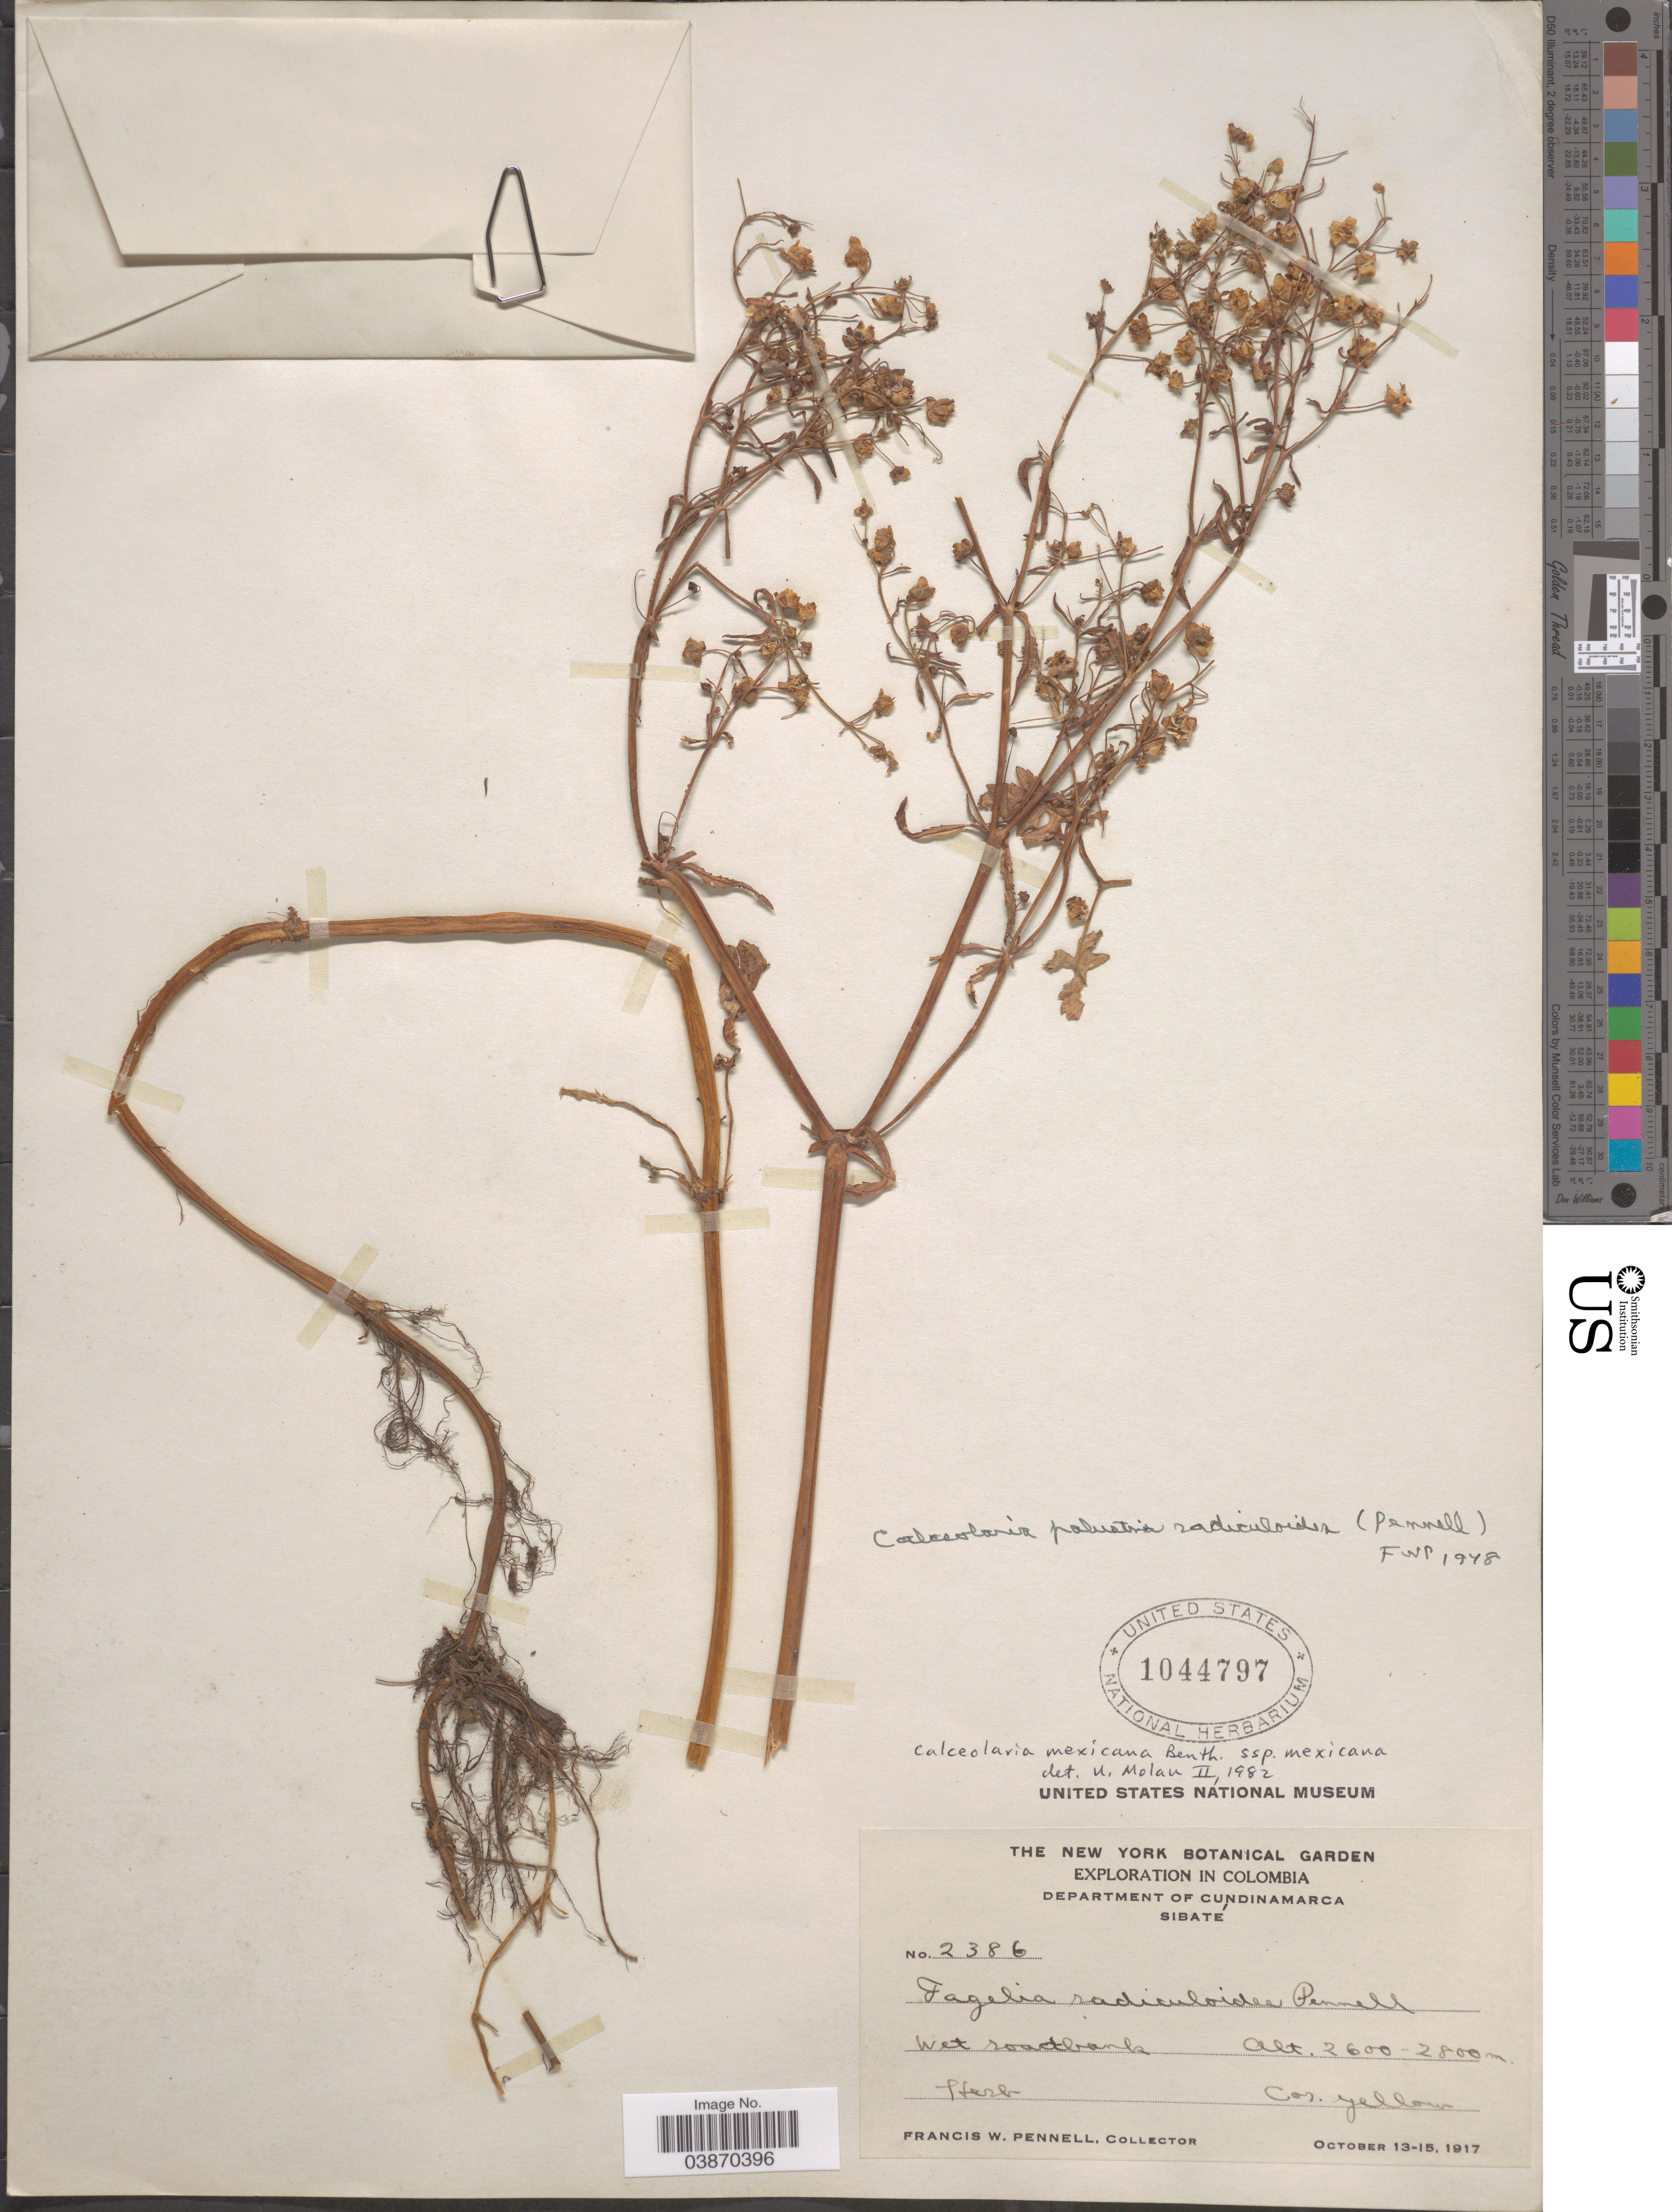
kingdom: Plantae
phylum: Tracheophyta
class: Magnoliopsida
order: Lamiales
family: Calceolariaceae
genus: Calceolaria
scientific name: Calceolaria mexicana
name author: Benth.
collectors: F. W. Pennell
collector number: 2386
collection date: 1917-10-13/1917-10-15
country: Colombia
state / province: Cundinamarca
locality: Department of Cundinamarca, Sibaté.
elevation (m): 2600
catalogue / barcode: US 1044797